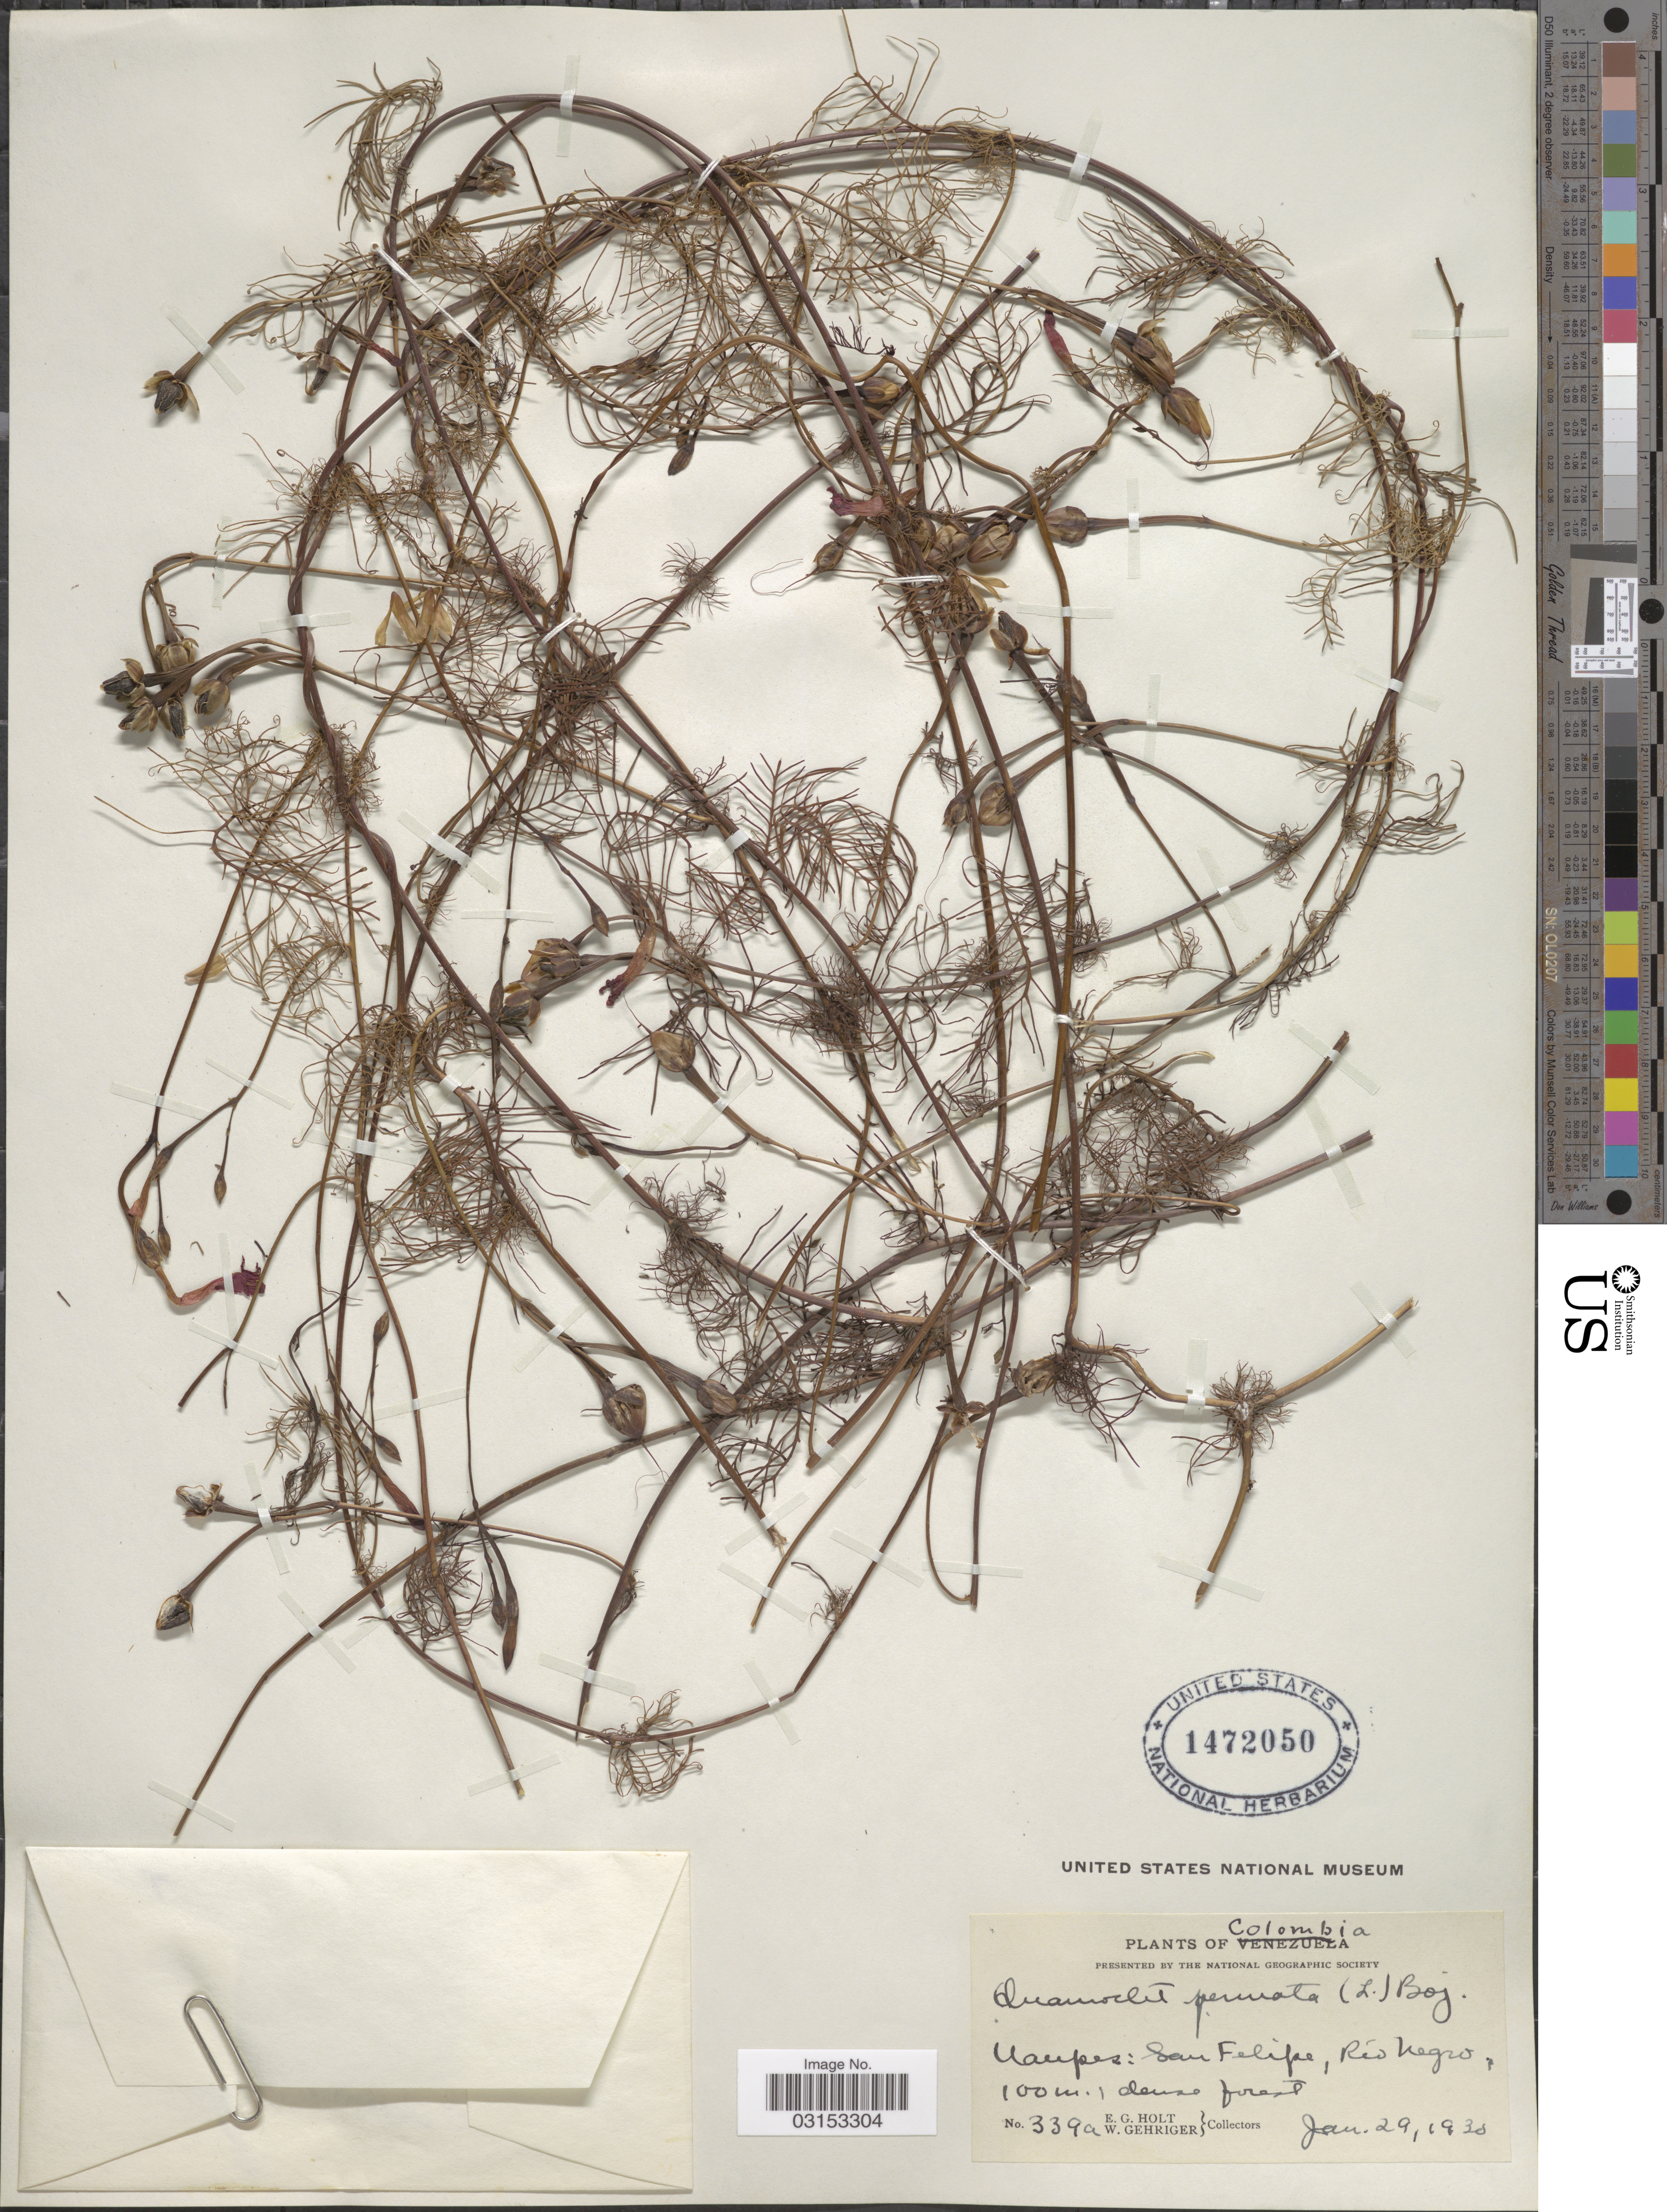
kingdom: Plantae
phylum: Tracheophyta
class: Magnoliopsida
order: Solanales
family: Convolvulaceae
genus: Ipomoea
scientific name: Ipomoea quamoclit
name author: L.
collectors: E. G. Holt & W. Gehriger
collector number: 339a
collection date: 1930-01-29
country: Colombia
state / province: Vaupés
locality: San Felipe, Río Negro.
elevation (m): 100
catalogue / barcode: US 1472050